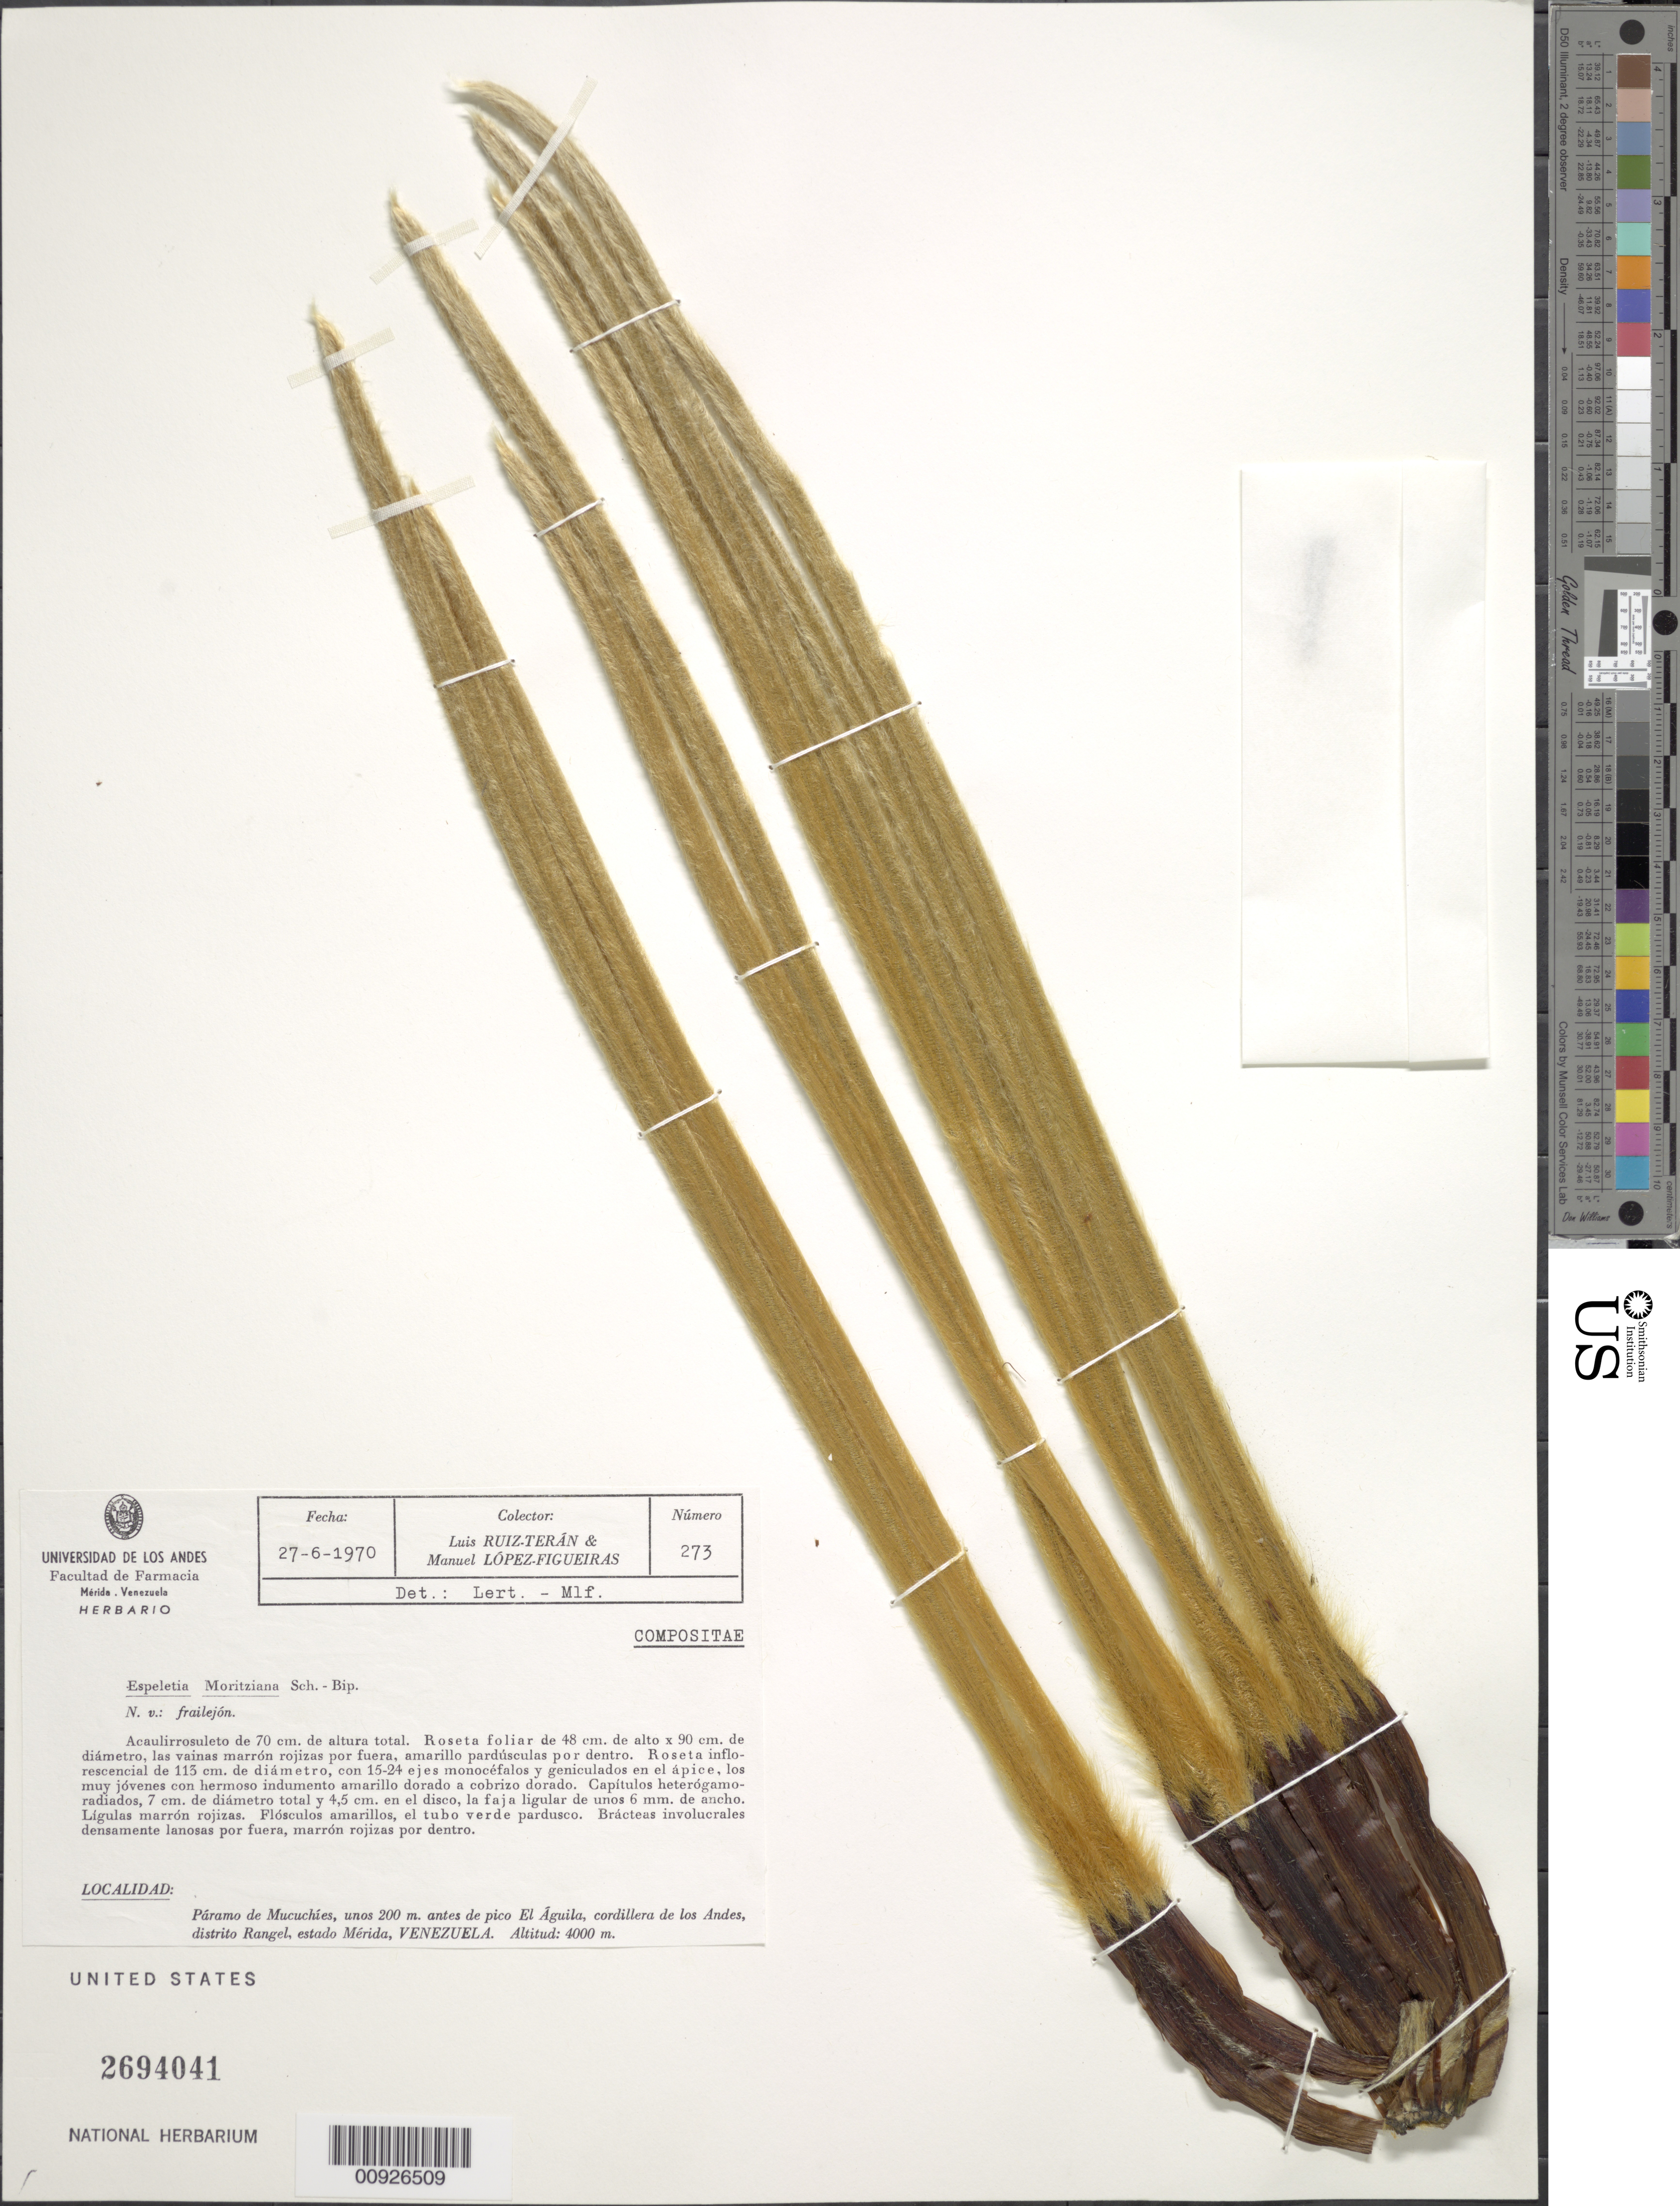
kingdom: Plantae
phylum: Tracheophyta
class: Magnoliopsida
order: Asterales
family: Asteraceae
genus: Coespeletia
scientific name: Coespeletia moritziana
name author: (Sch. Bip. ex Wedd.) Cuatrec.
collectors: L. E. Ruíz-Terán & M. López Figueiras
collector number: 273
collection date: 1970-06-27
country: Venezuela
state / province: Mérida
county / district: Rangel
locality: P. de Mucuchíes. Unos 200 m antes del Pico El Águila, cordillera de los Andes.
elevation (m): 4000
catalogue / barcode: US 2694041